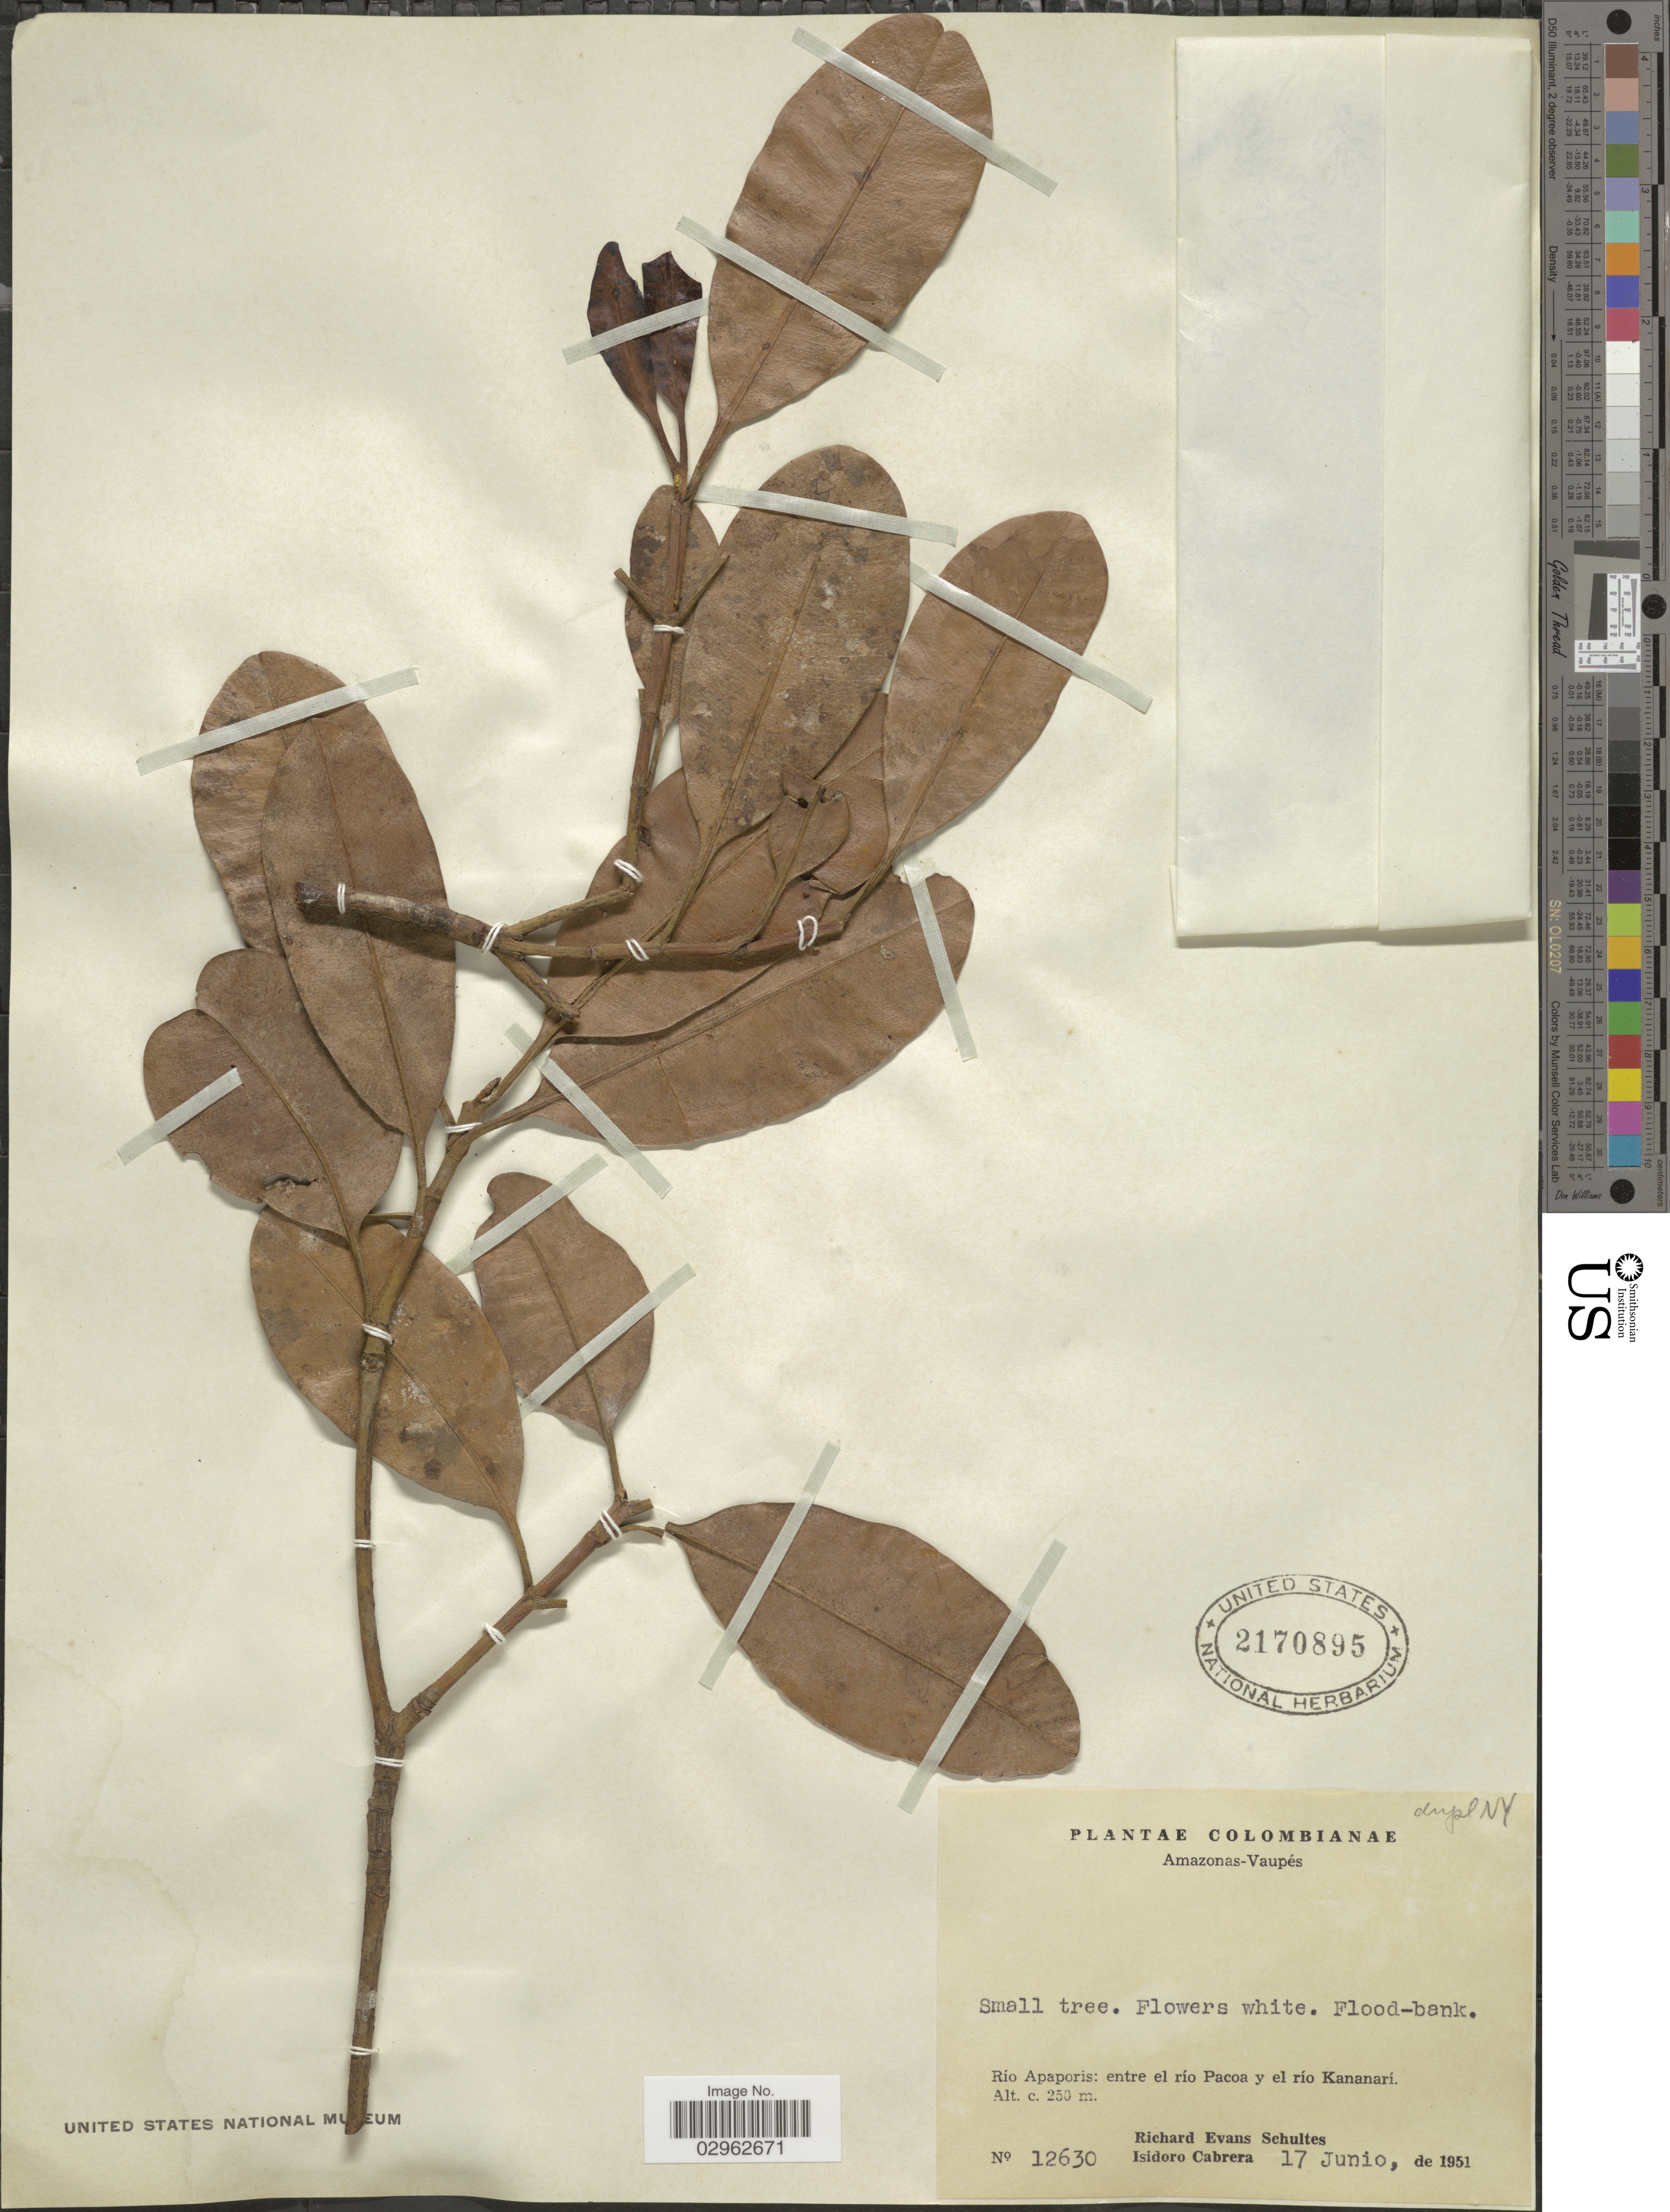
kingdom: Plantae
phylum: Tracheophyta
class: Magnoliopsida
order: Malpighiales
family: Clusiaceae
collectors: J. M. Idrobo & R. E. Schultes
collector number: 12630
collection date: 1951-06-17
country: Colombia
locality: Amazonas-Vaupés, Río Apaporis: entre el río Pacoa y el río Kananarí.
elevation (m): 250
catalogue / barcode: US 2170895